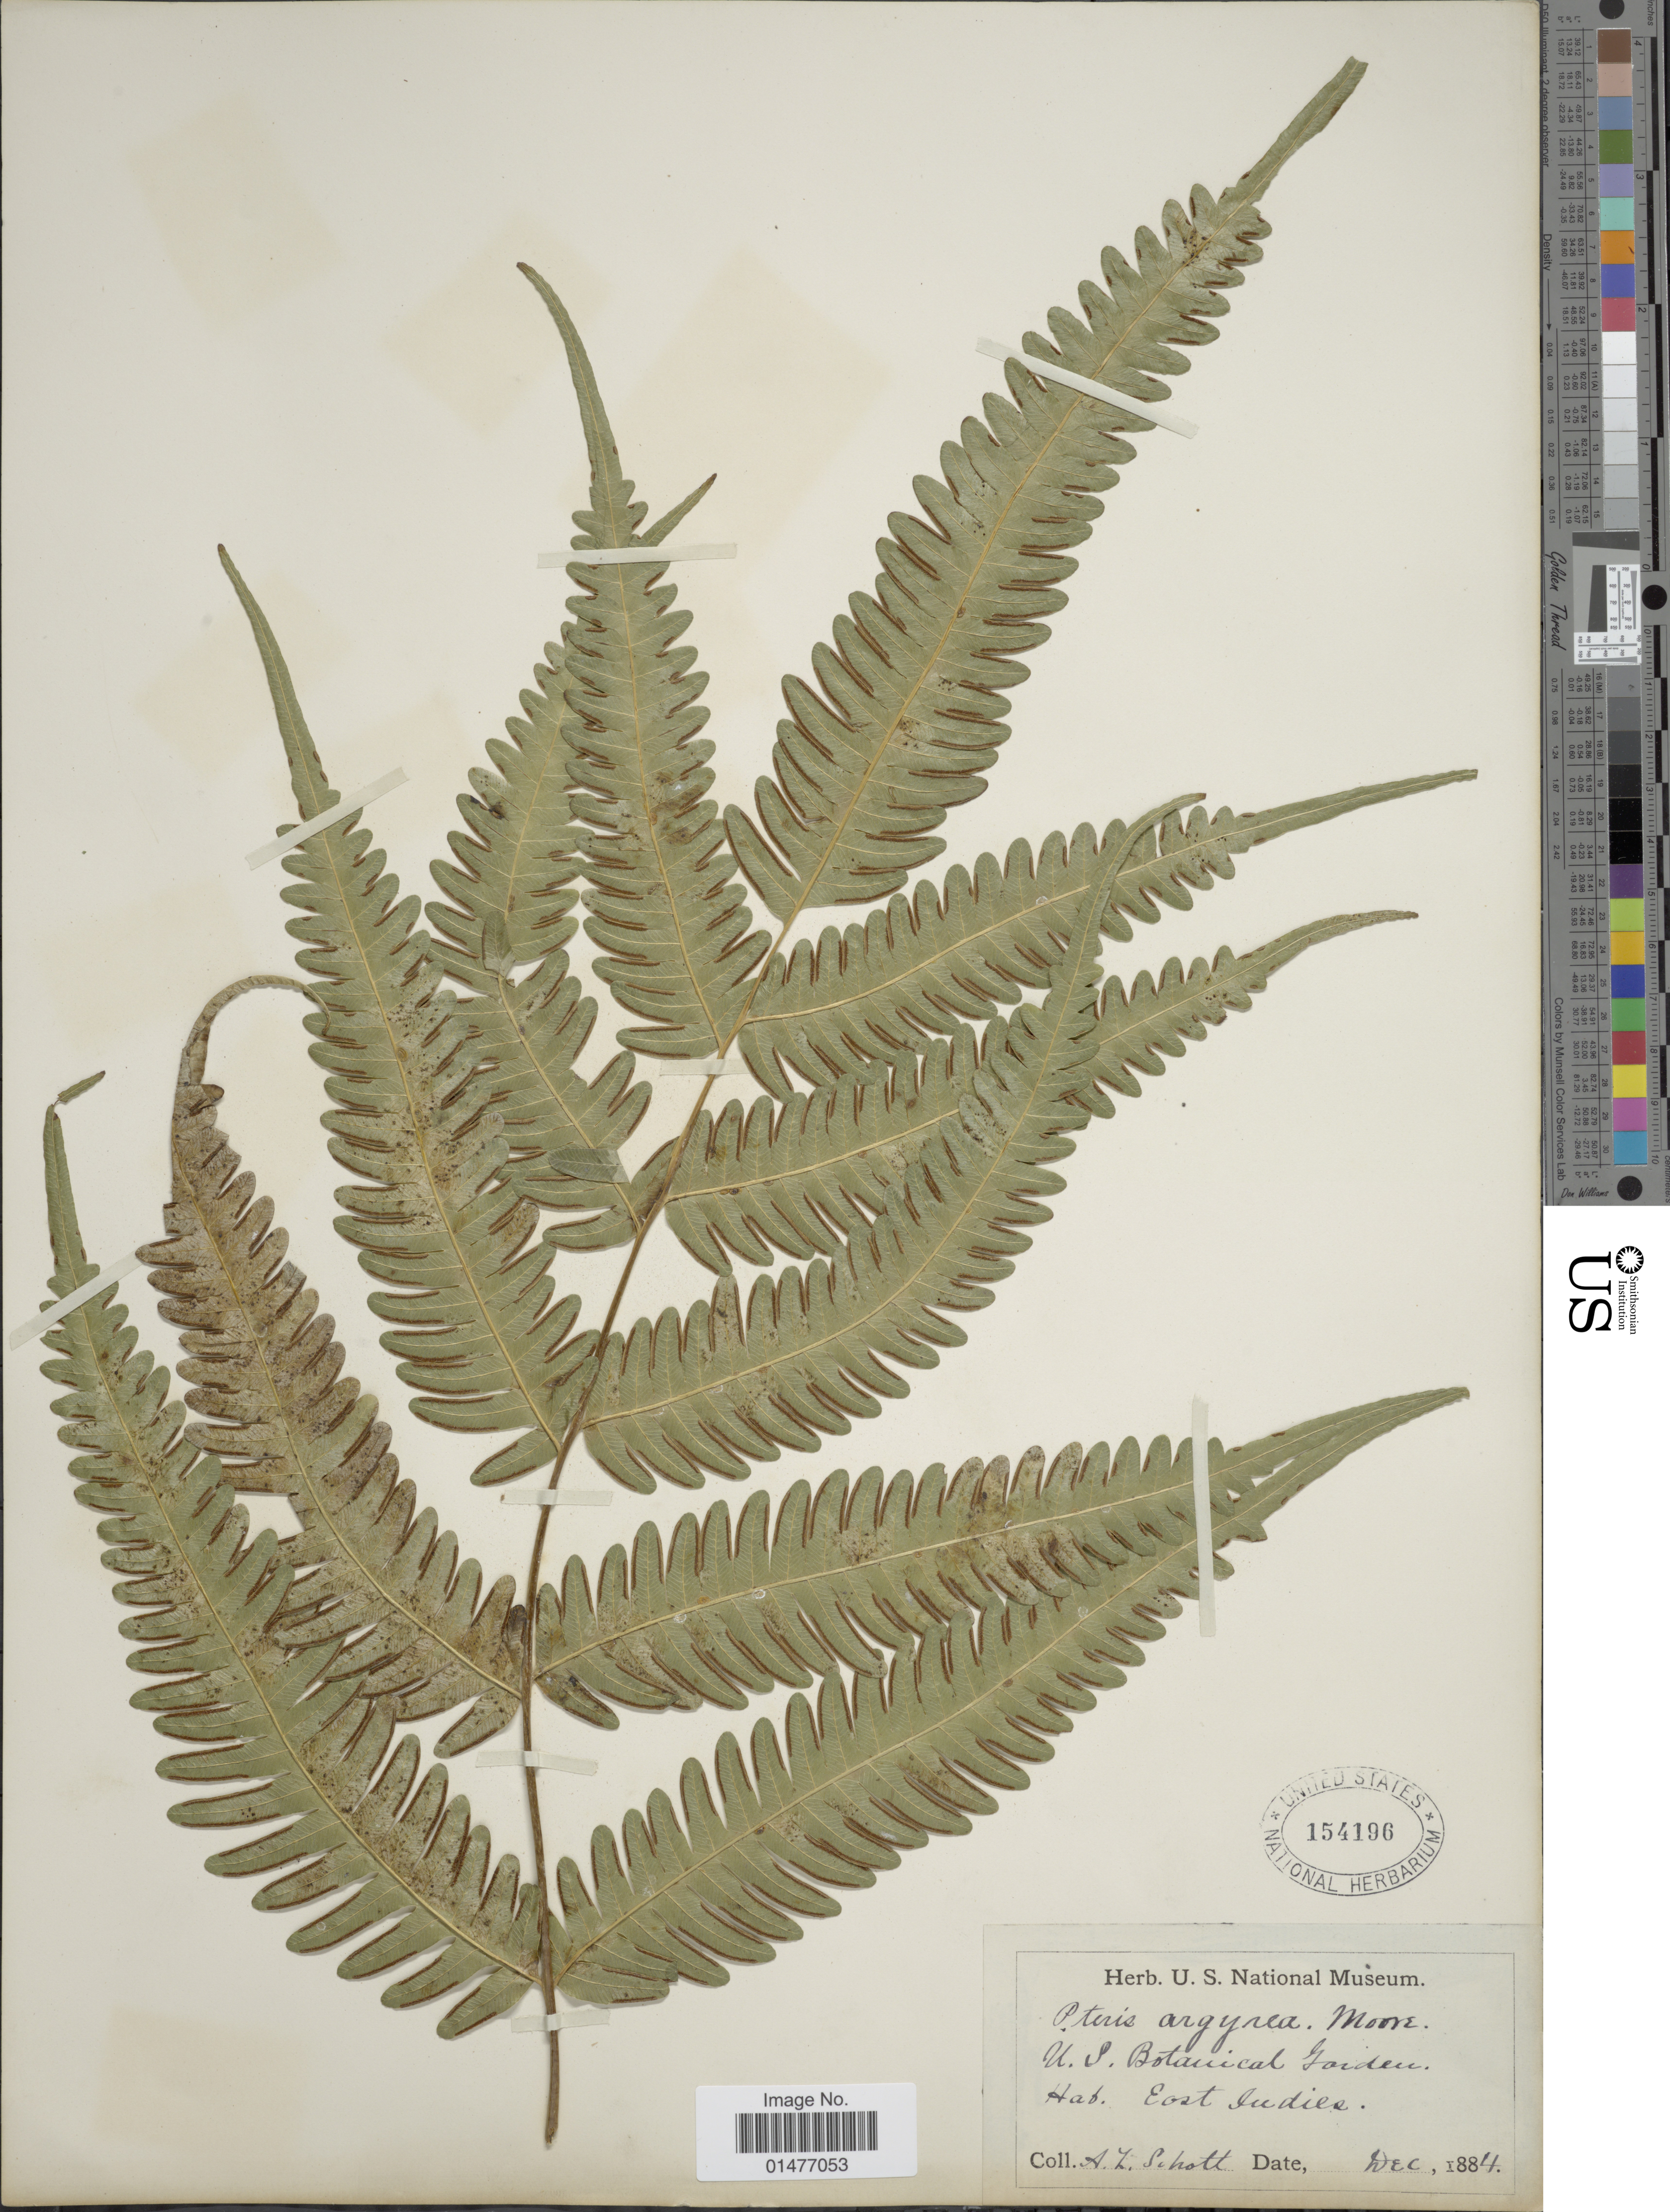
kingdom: Plantae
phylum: Tracheophyta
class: Polypodiopsida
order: Polypodiales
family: Pteridaceae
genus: Pteris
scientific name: Pteris quadriaurita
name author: Retz.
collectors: A. L. Schott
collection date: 1884-12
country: United States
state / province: District of Columbia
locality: U.S. Botanical Garden, Hab. East Indies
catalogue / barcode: US 154196